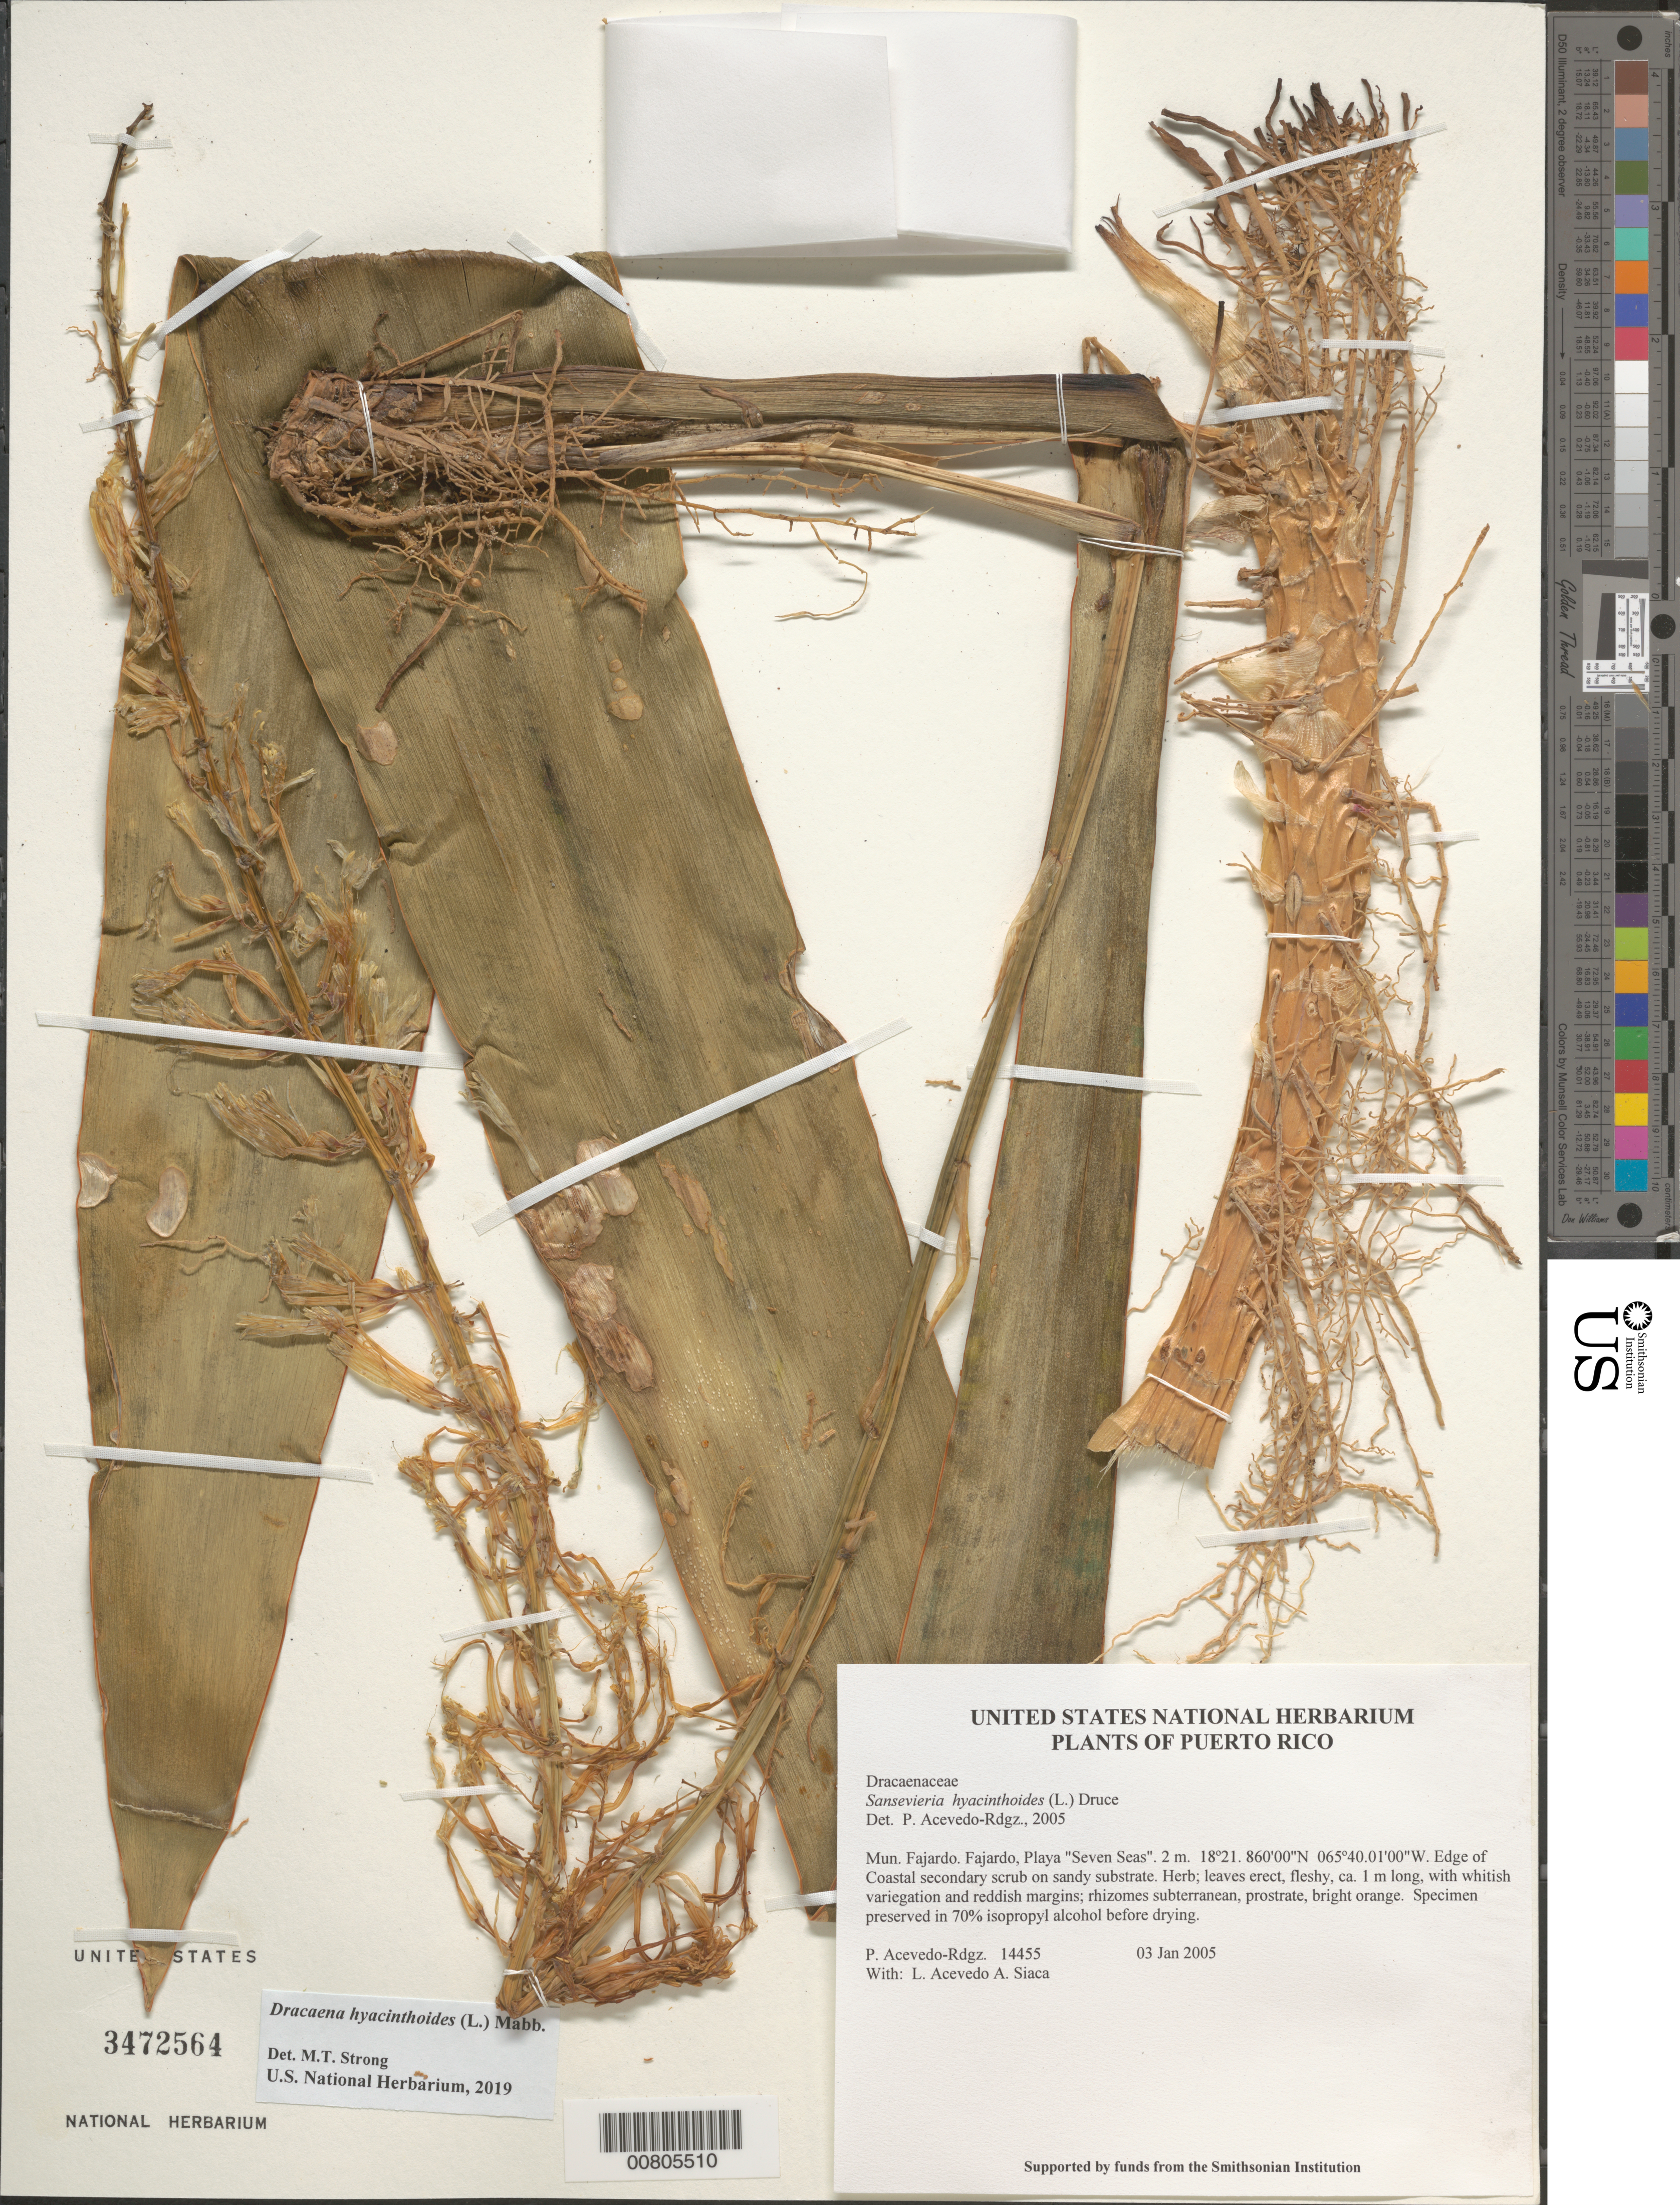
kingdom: Plantae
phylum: Tracheophyta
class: Liliopsida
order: Asparagales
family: Asparagaceae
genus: Dracaena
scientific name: Dracaena hyacinthoides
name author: (L.) Mabb.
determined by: Strong, Mark T., (BOT), Smithsonian Institution - National Museum of Natural History (UNITED STATES)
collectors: P. Acevedo-Rodr., A. Siaca, L. Acevedo & R. Acevedo R.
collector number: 14455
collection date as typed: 03 Jan 2005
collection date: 2005-01-03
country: Puerto Rico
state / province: Fajardo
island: Puerto Rico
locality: Mun. Fajardo. Fajardo, Playa "Seven Seas"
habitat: Edge of Coastal secondary scrub on sandy substrate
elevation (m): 2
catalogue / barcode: US 3472564